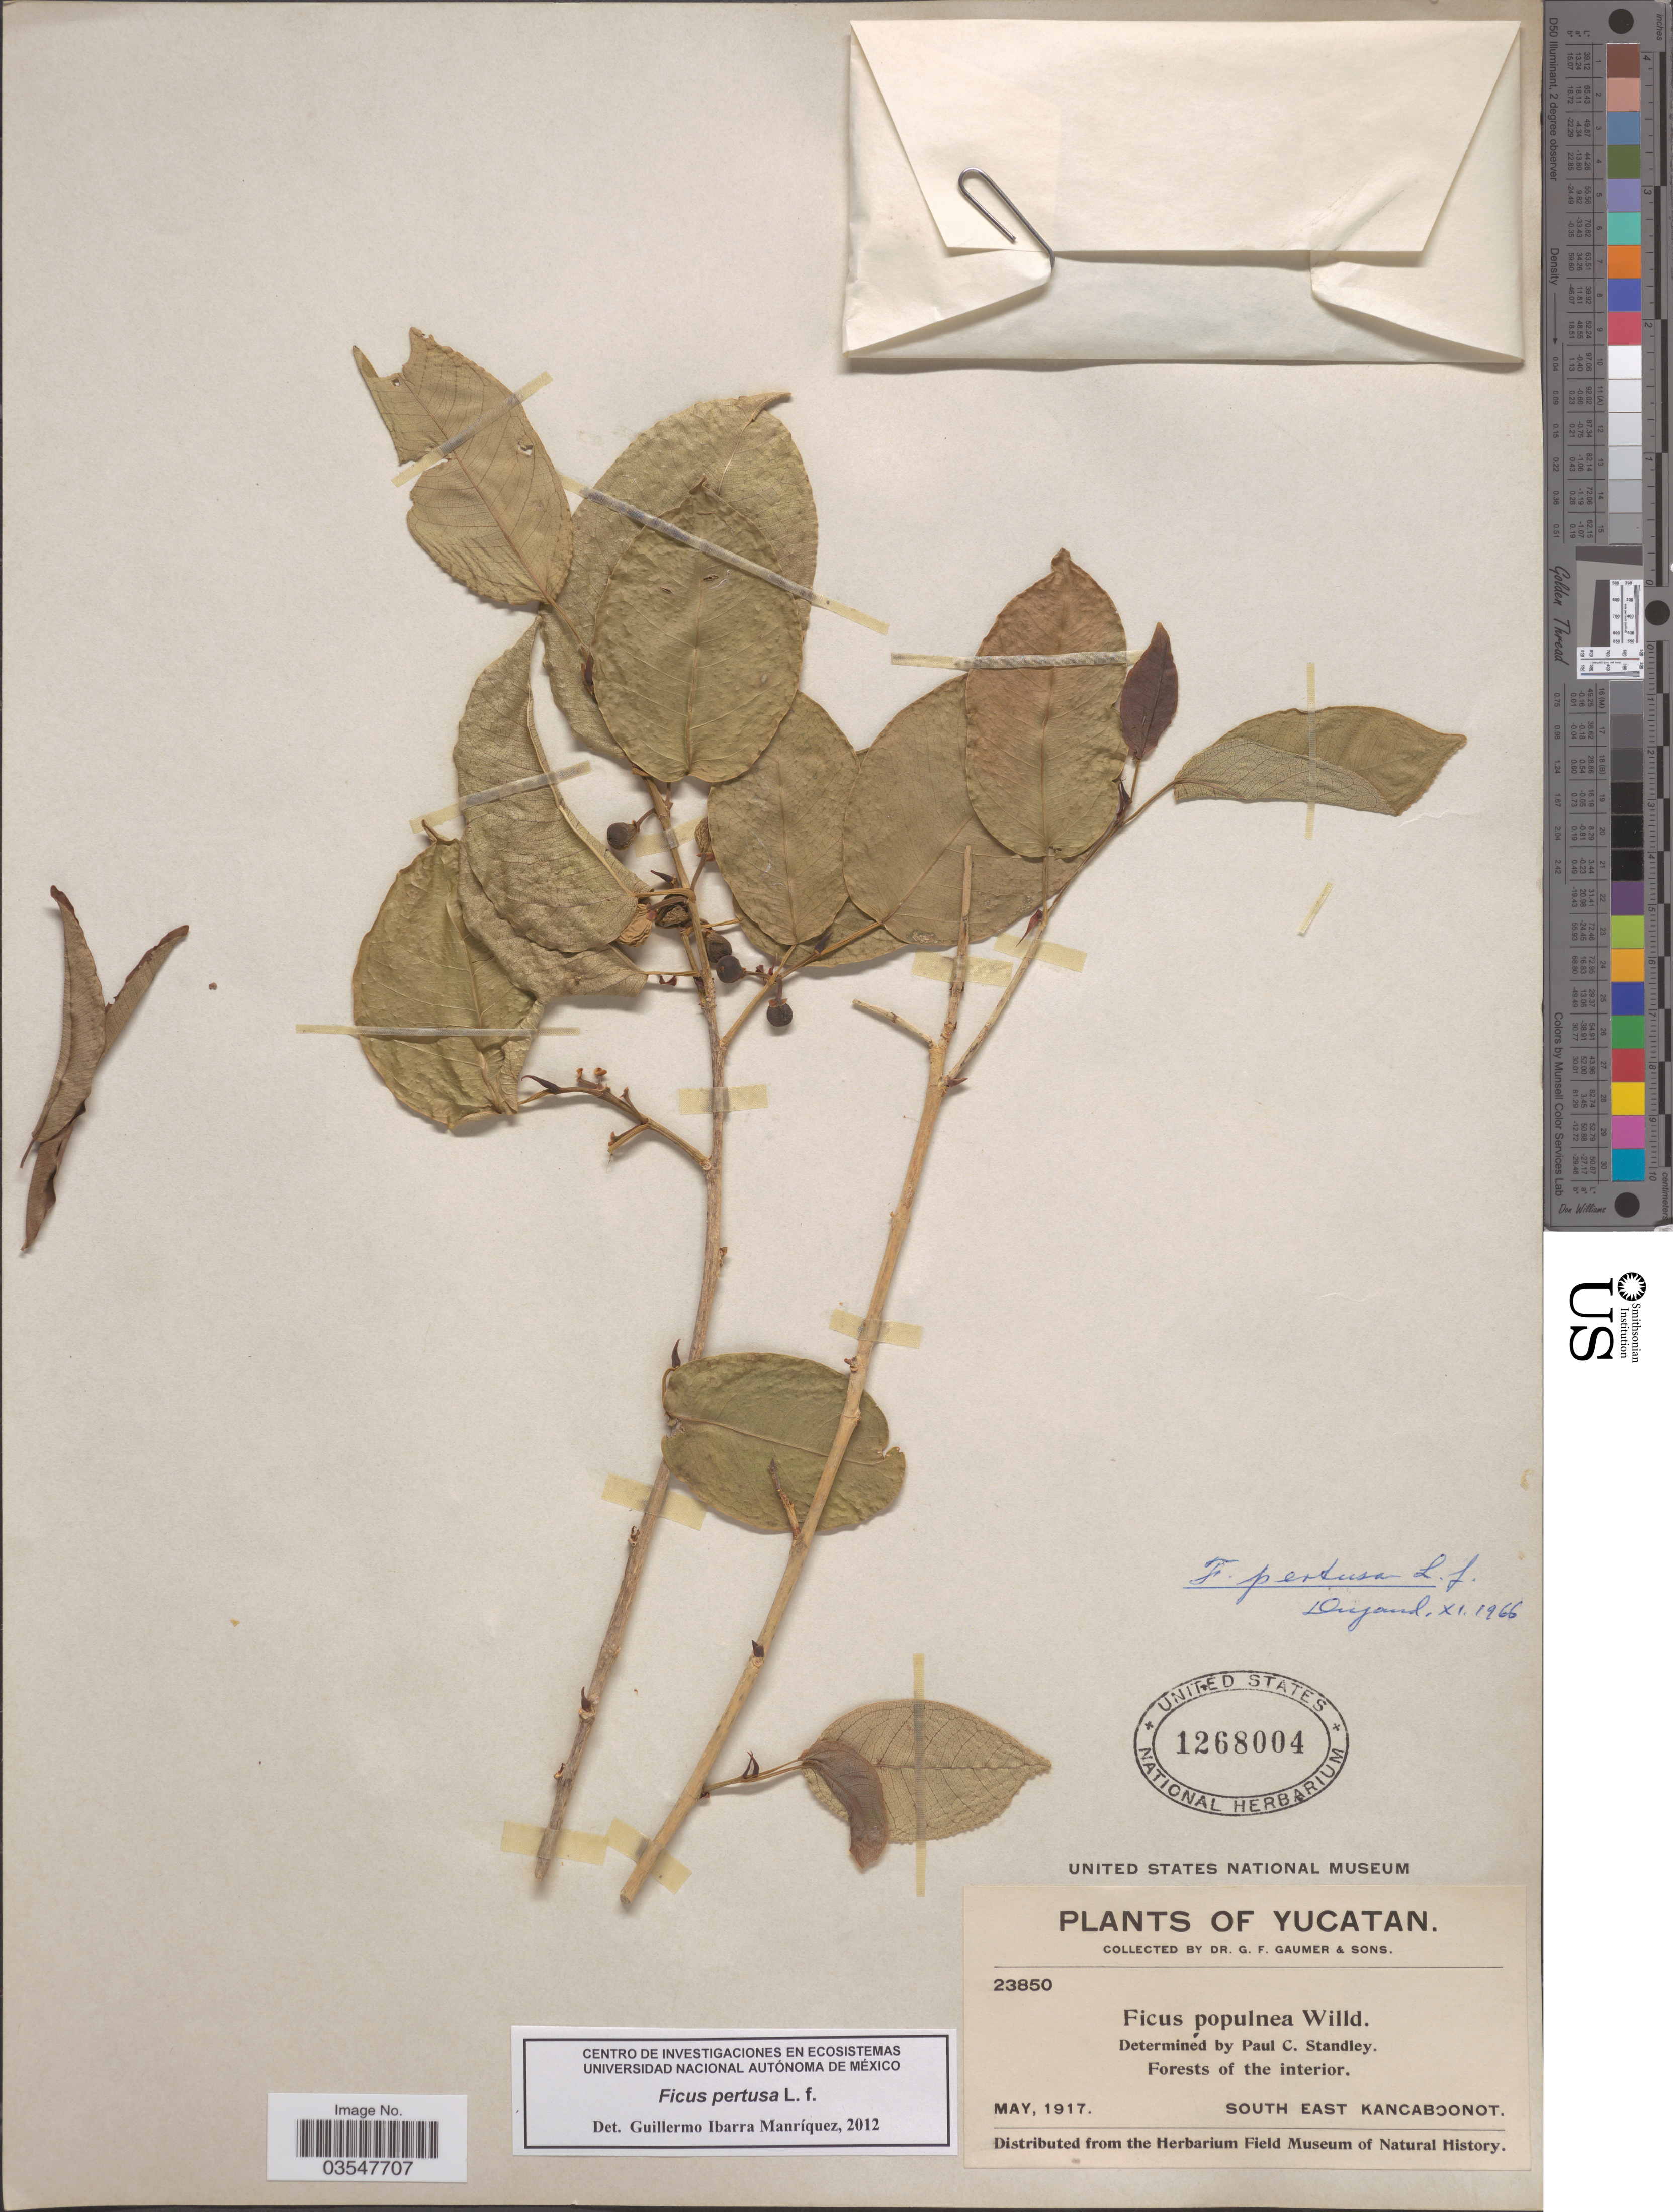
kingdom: Plantae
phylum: Tracheophyta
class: Magnoliopsida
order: Rosales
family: Moraceae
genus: Ficus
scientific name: Ficus padifolia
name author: Kunth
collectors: G. F. Gaumer & Sons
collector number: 23850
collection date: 1917-05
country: Mexico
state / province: Yucatán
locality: South East Kancaboonot.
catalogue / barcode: US 1268004